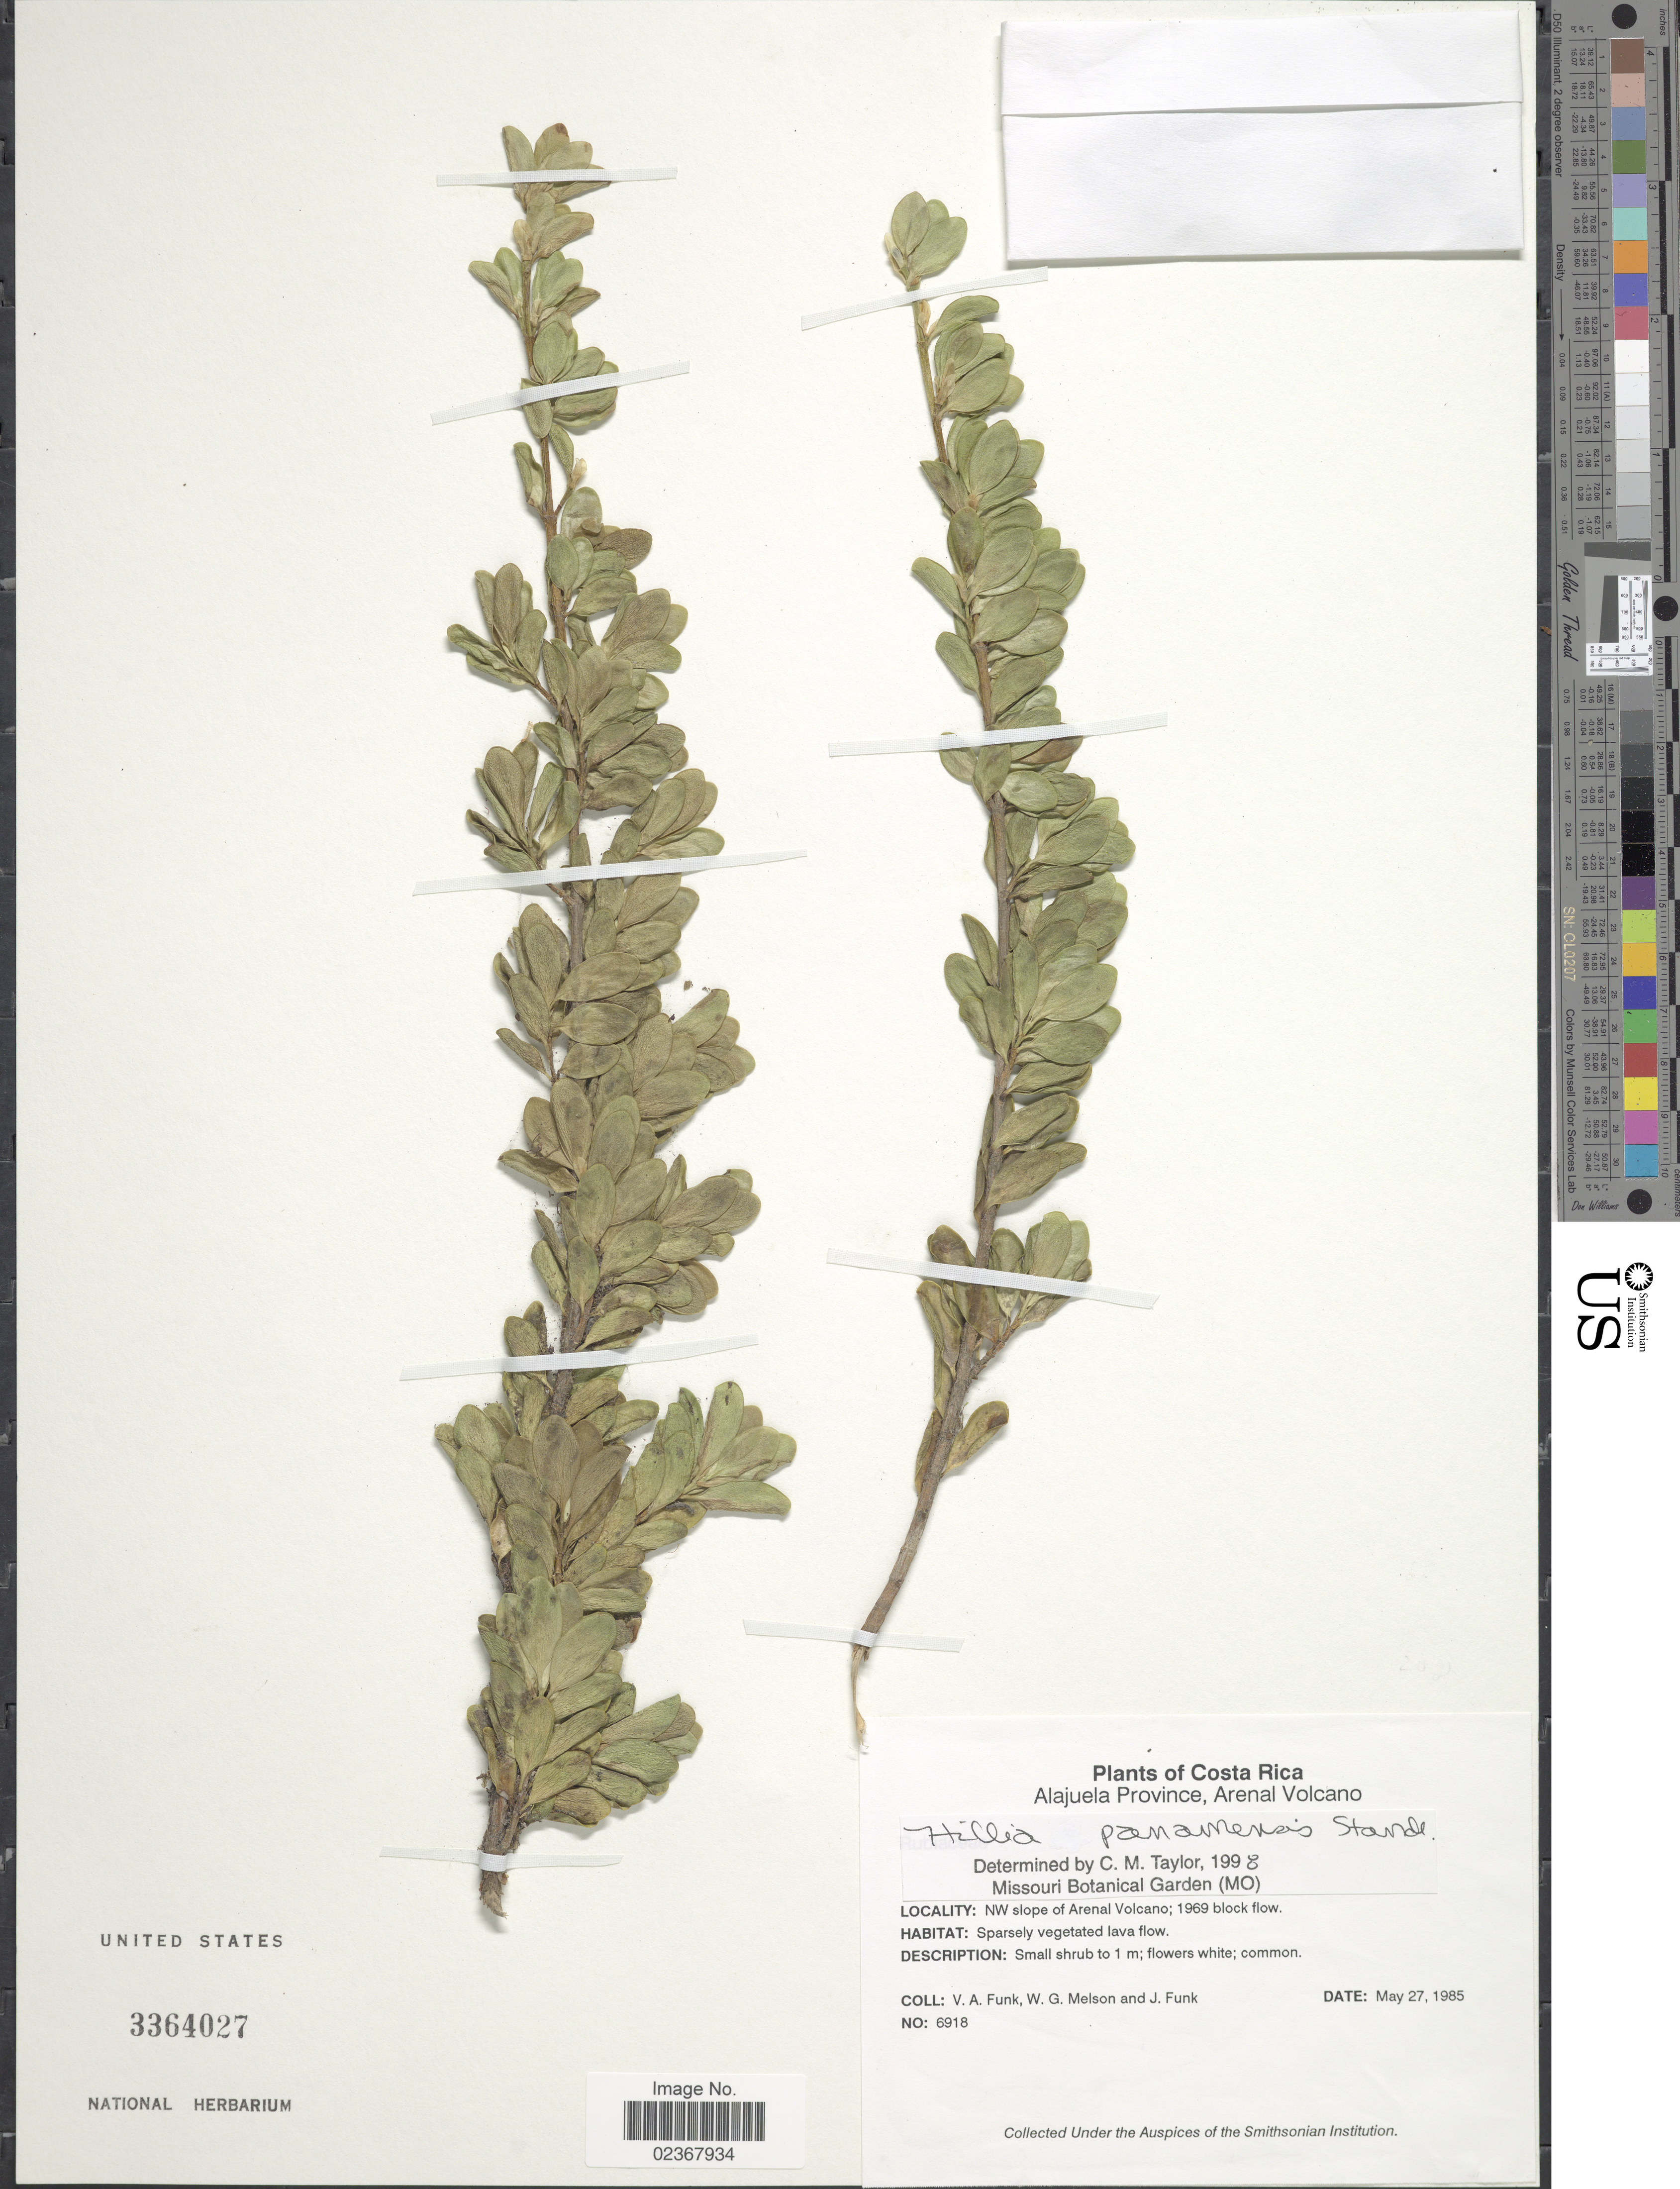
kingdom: Plantae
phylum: Tracheophyta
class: Magnoliopsida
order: Gentianales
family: Rubiaceae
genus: Hillia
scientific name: Hillia panamensis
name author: Standl.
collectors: V. Funk, W. Melson & J. Funk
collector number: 6918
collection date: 1985-05-27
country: Costa Rica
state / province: Alajuela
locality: Arenal Volcano. NW slope of Arenal Volcano; 1969 block flow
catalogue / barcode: US 3364027